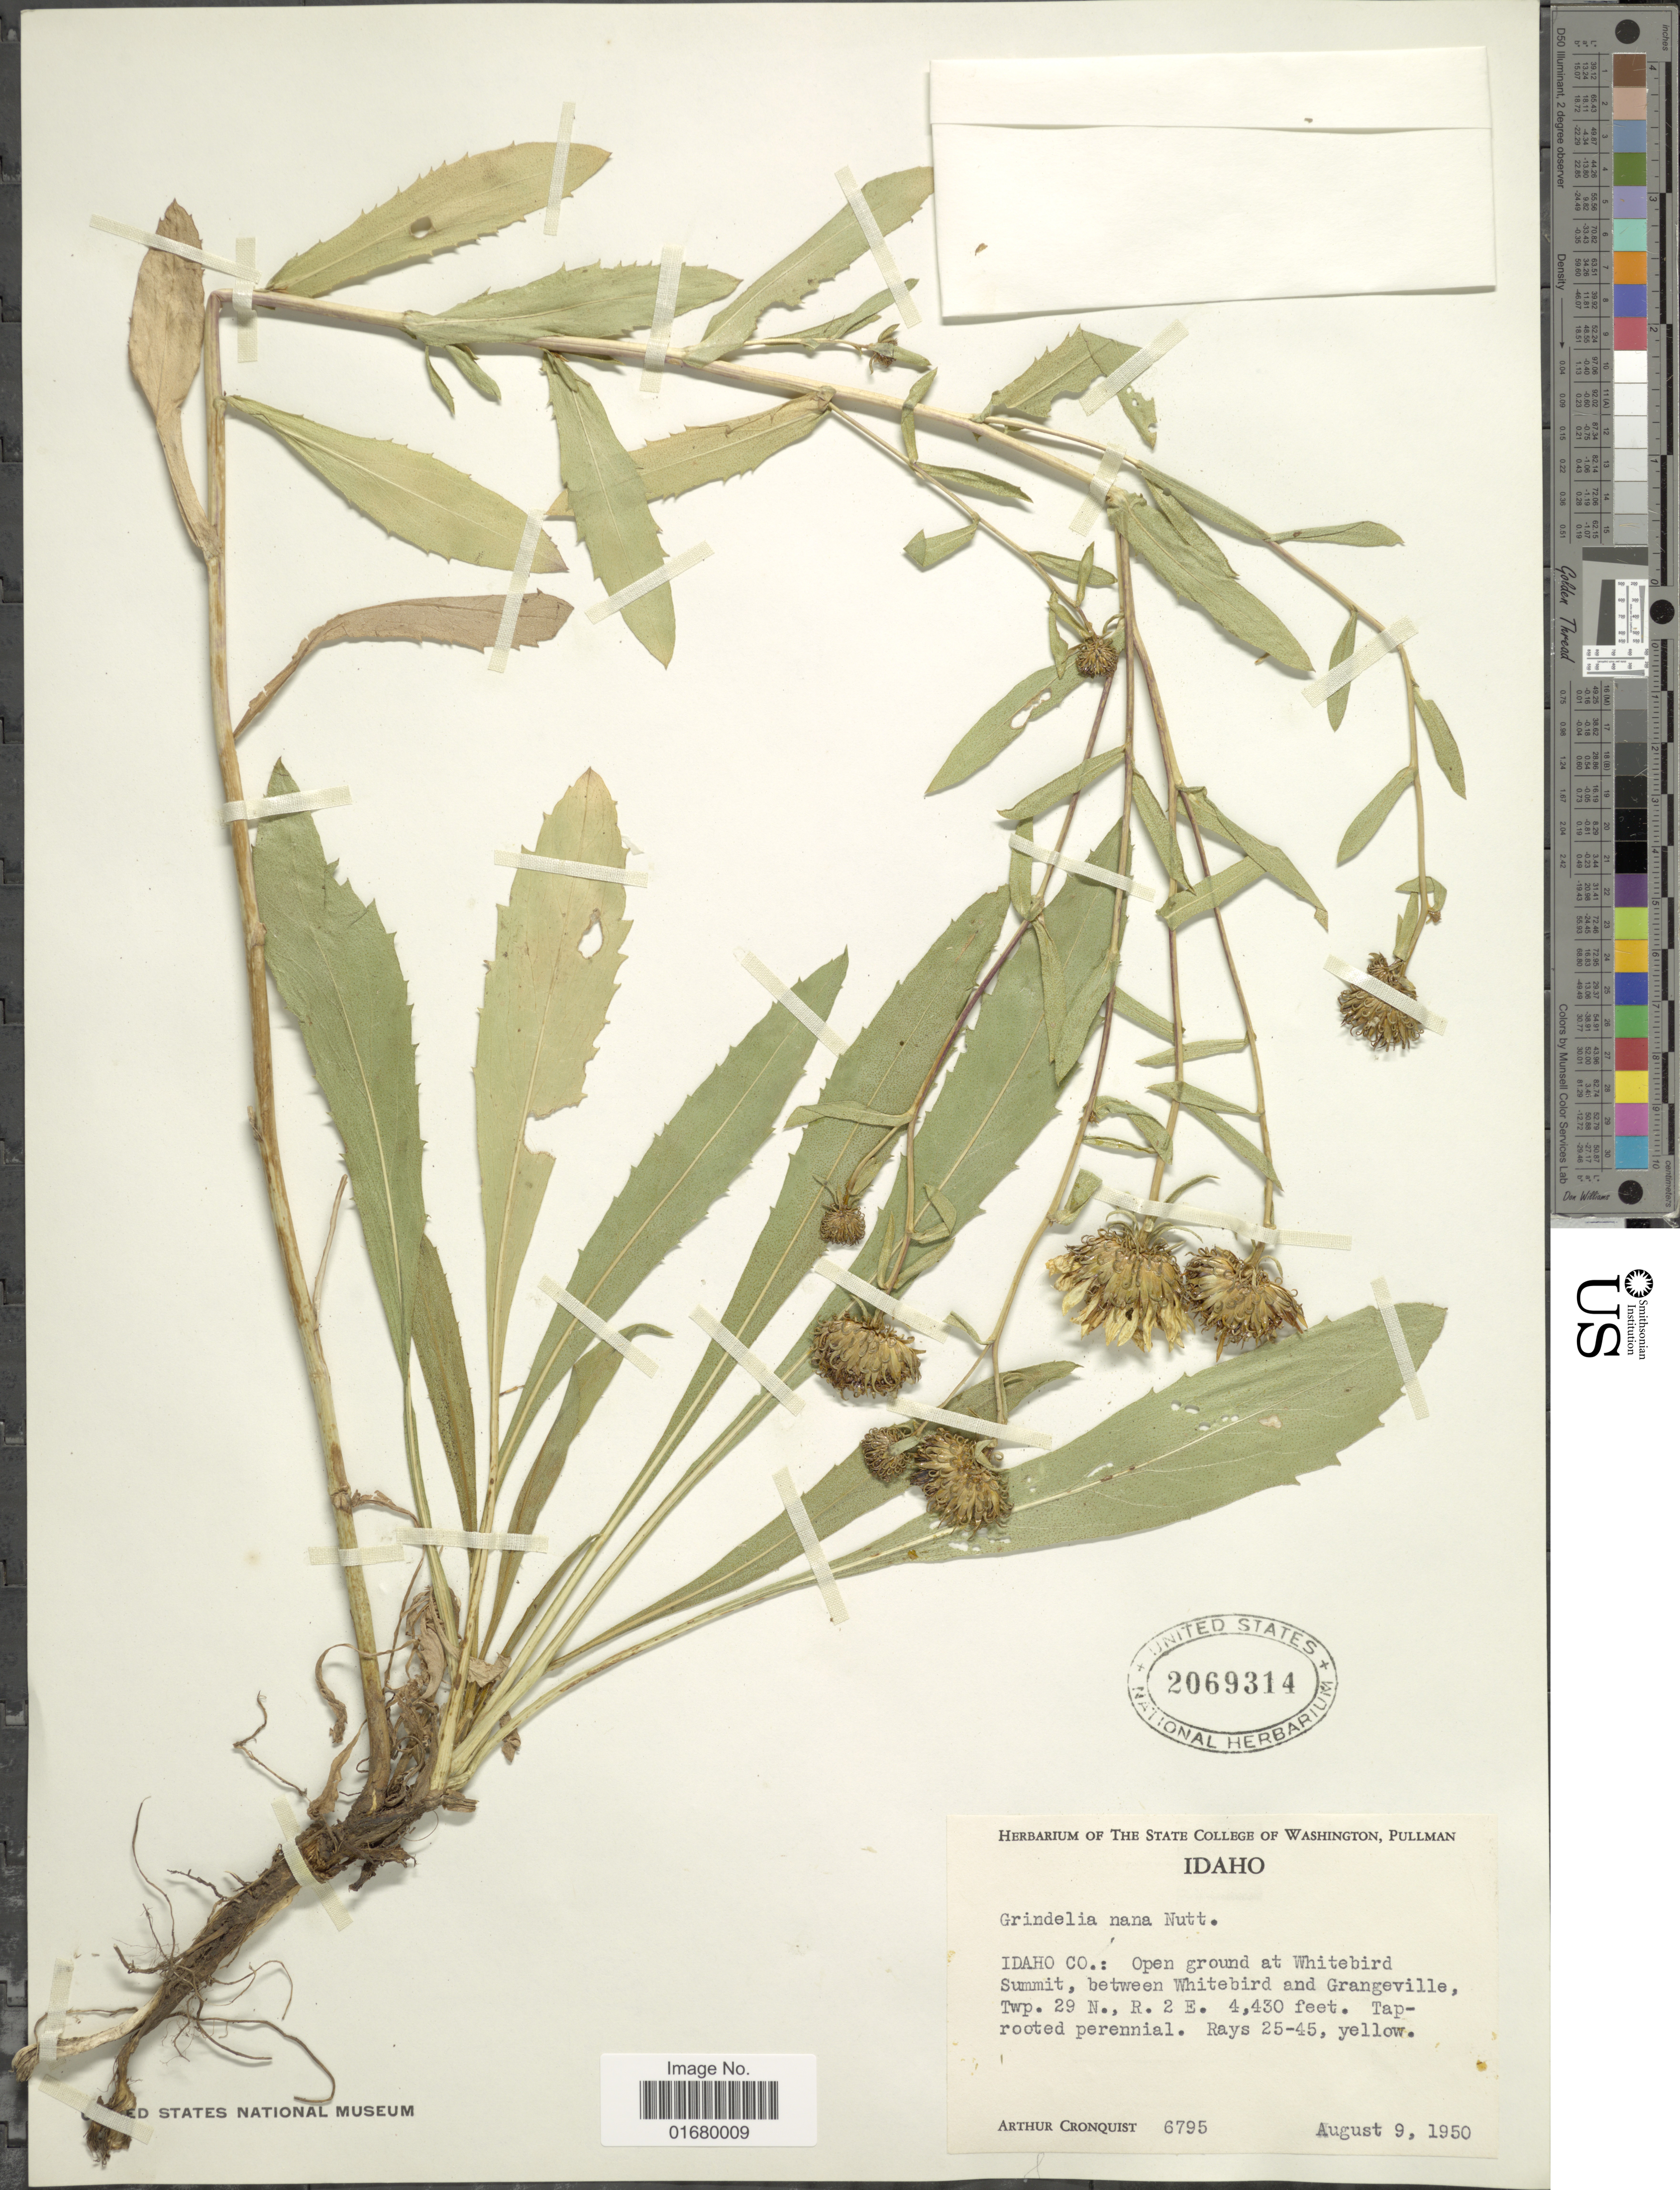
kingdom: Plantae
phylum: Tracheophyta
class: Magnoliopsida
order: Asterales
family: Asteraceae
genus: Grindelia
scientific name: Grindelia nana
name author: Nutt.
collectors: A. J. Cronquist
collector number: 6795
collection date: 1950-08-09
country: United States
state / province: Idaho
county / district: Idaho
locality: at Whietbird Summit, between Whiteboird and Grangeville, Twp. 29N. R.2E.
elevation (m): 1350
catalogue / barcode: US 2069314